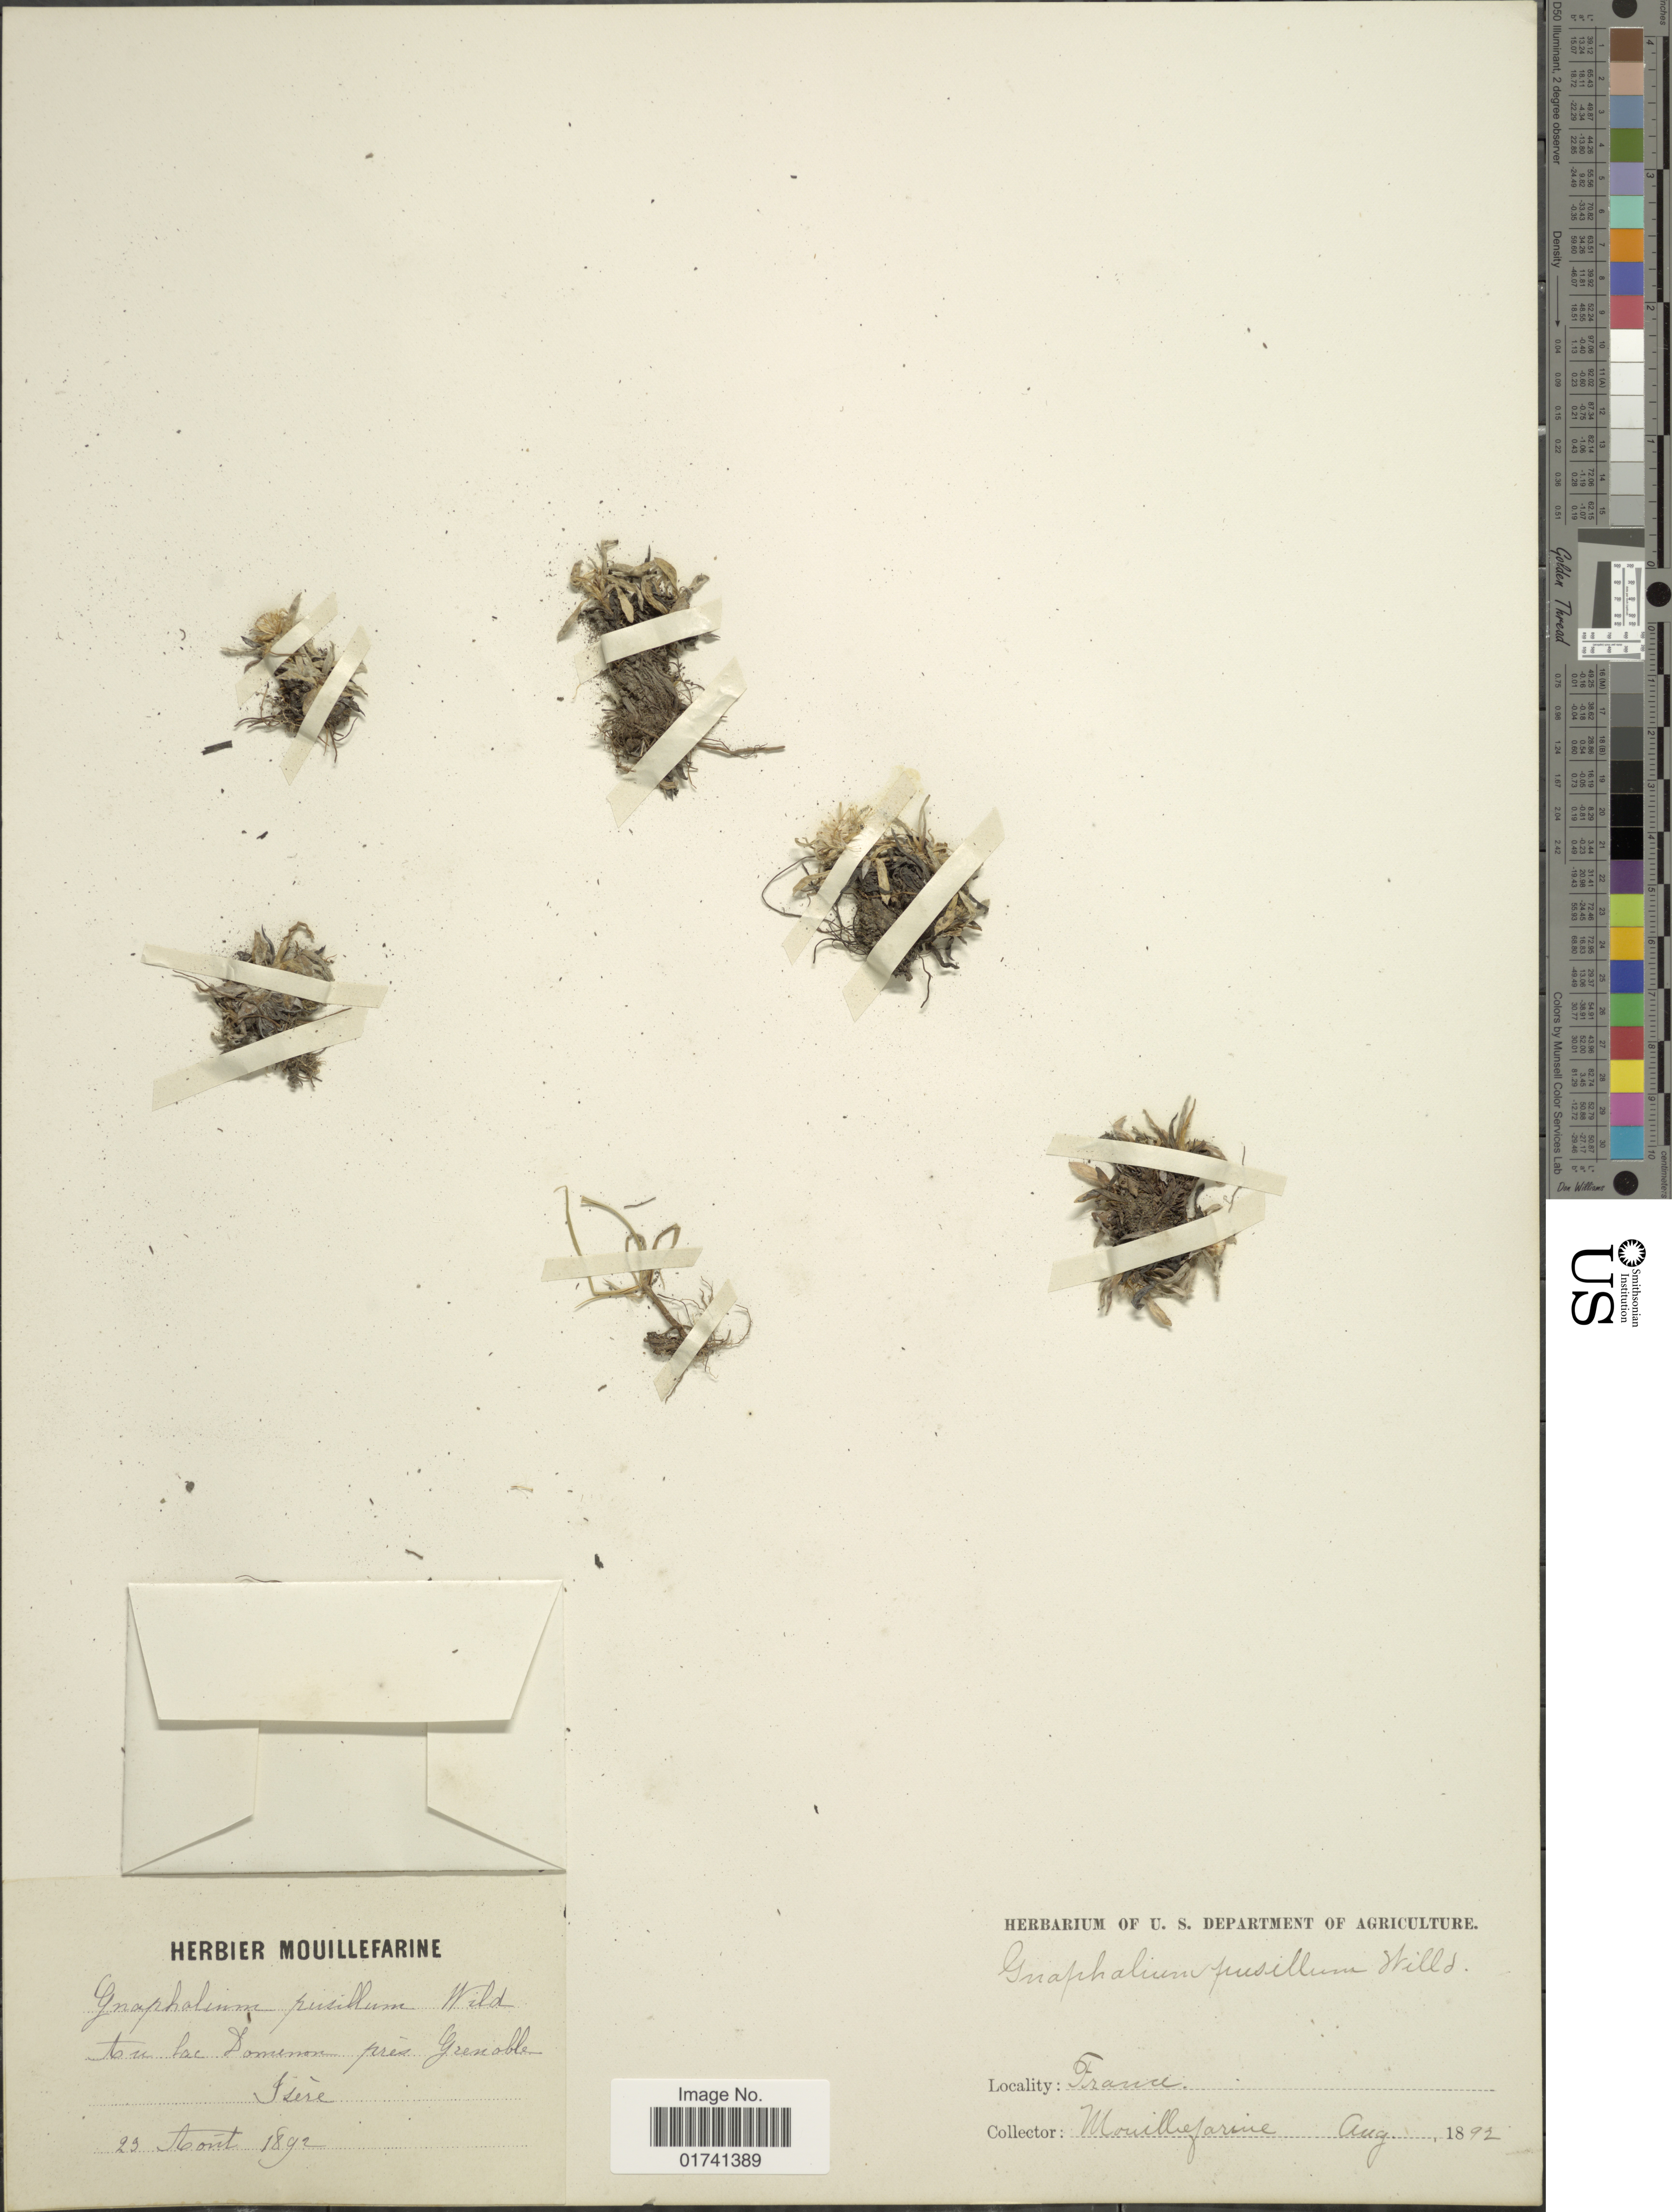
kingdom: Plantae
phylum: Tracheophyta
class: Magnoliopsida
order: Asterales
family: Asteraceae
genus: Argyrotegium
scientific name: Argyrotegium poliochlorum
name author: (N.G. Walsh) J. M. Ward & Breitw.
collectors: A. Mouillefarine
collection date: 1892-08-23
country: France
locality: Au la Domenon pres Grenoble Izere.